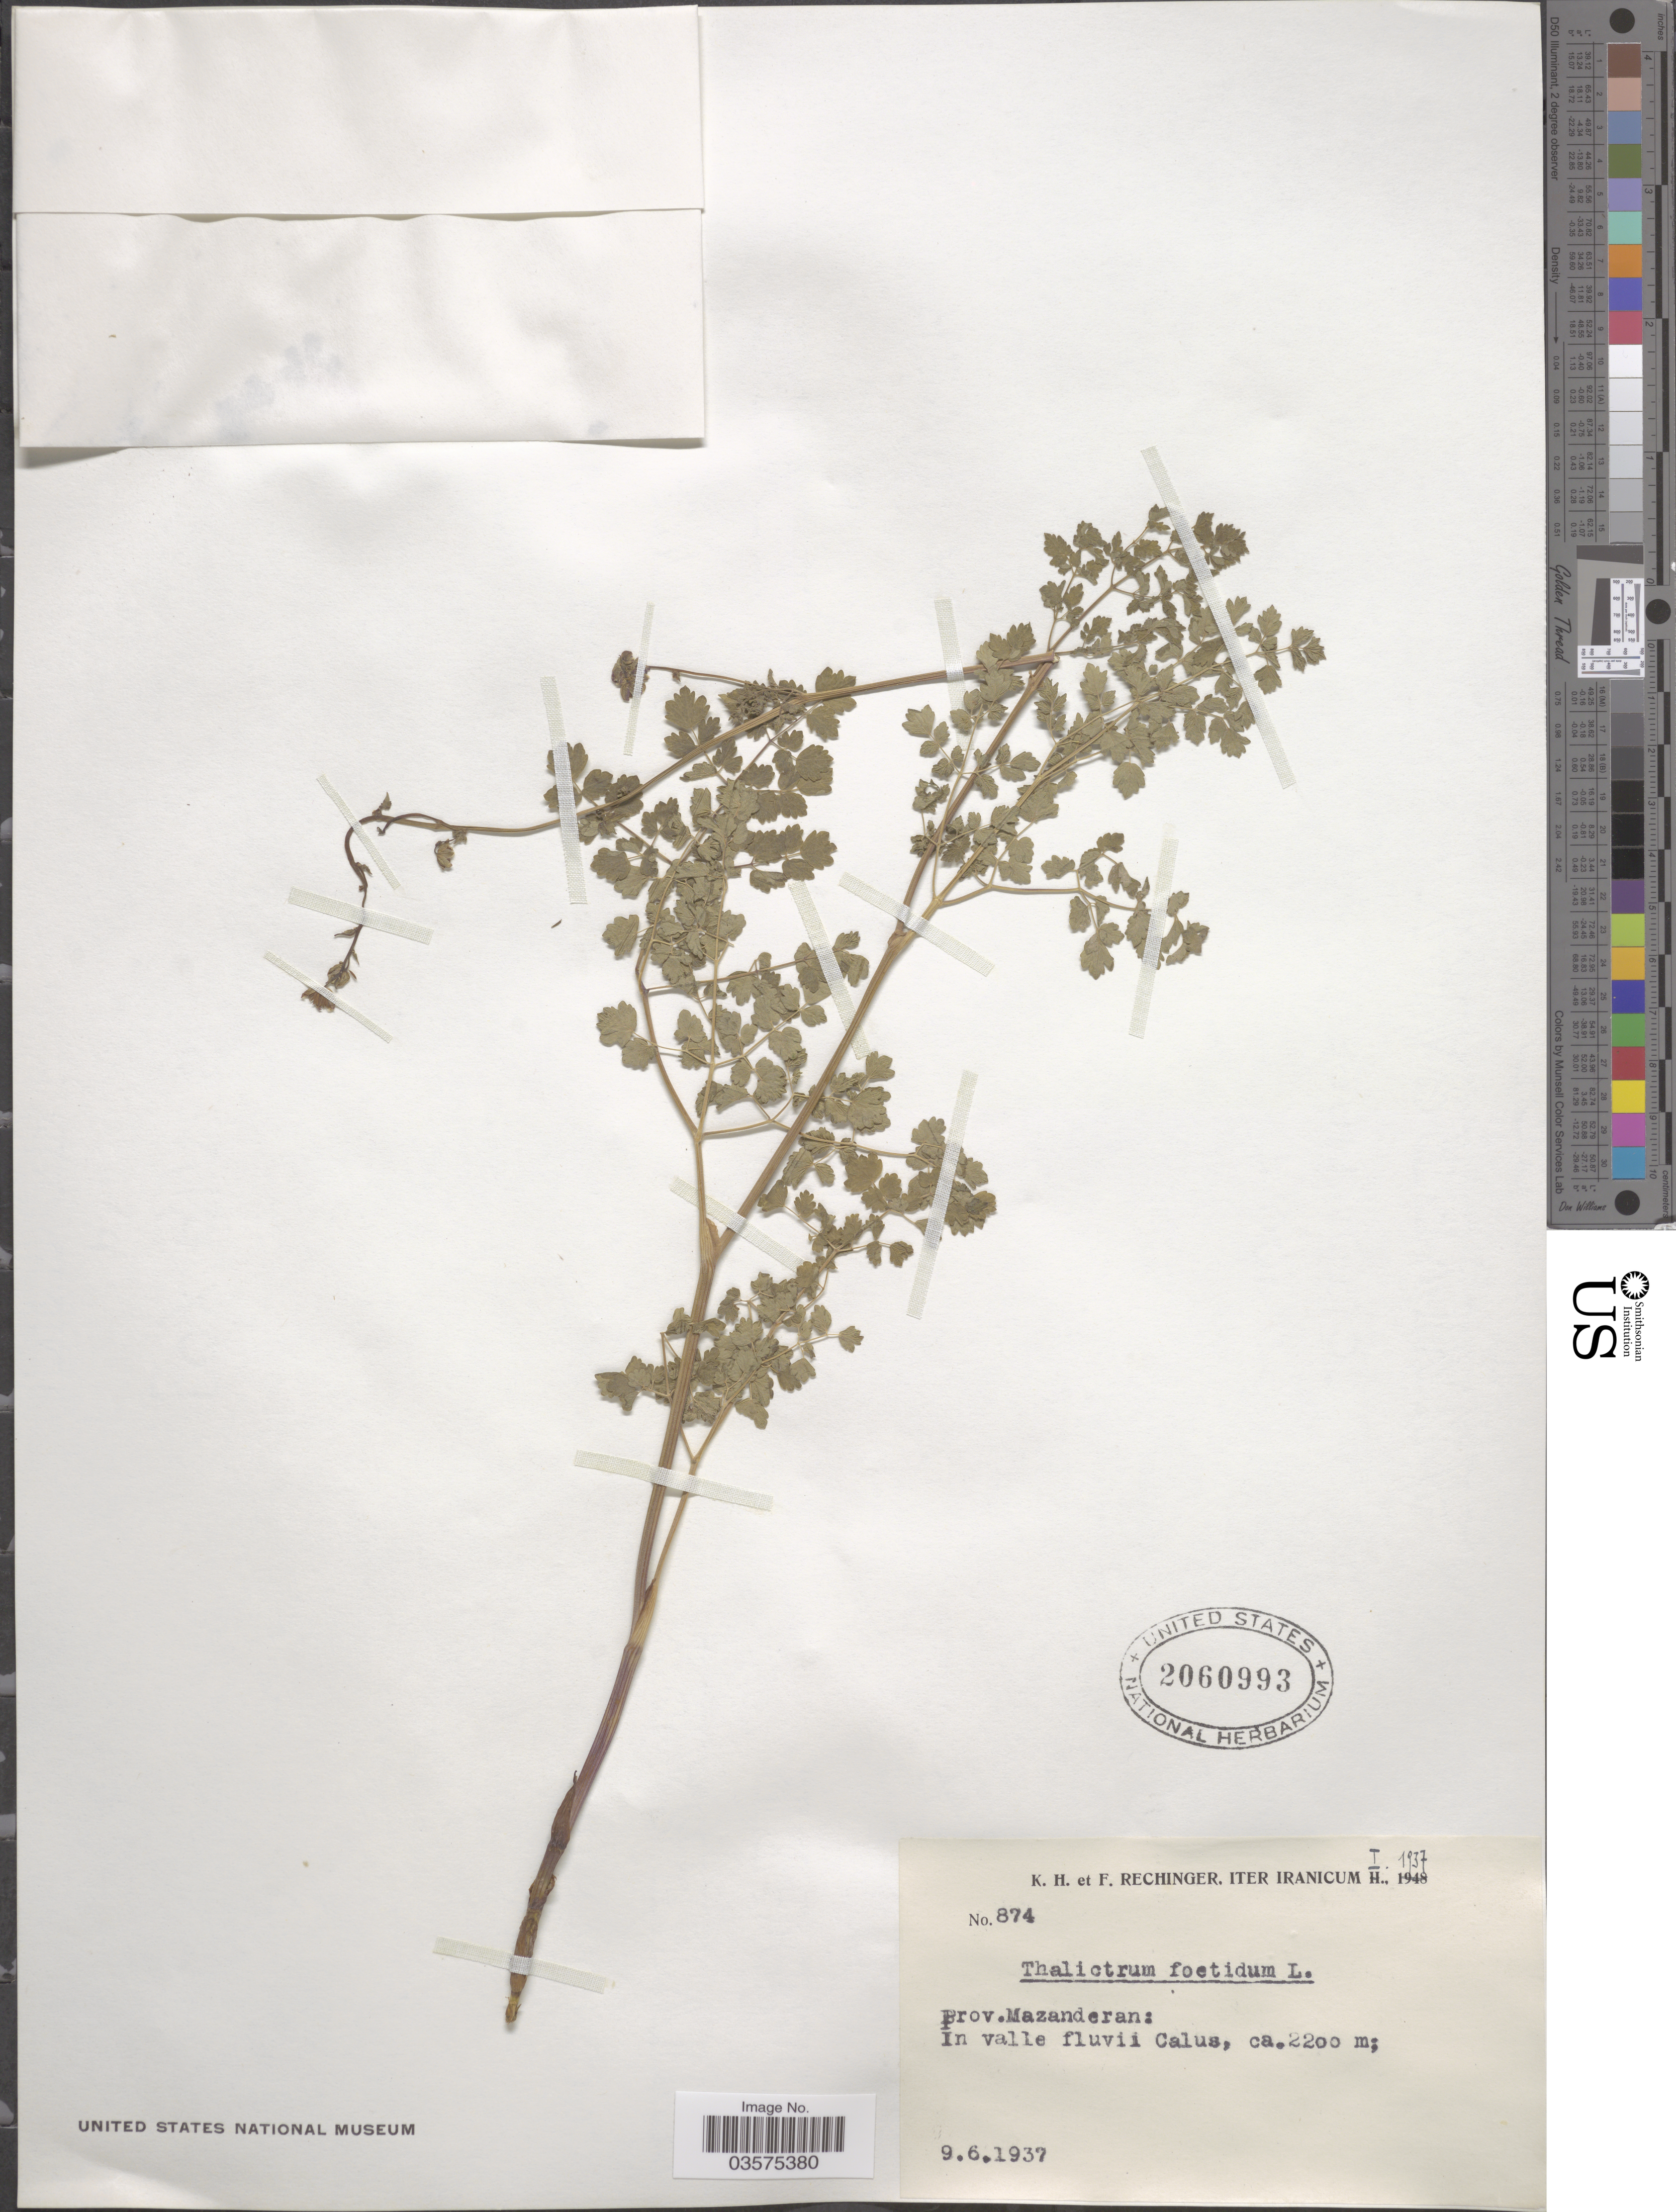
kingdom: Plantae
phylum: Tracheophyta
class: Magnoliopsida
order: Ranunculales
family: Ranunculaceae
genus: Thalictrum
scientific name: Thalictrum foetidum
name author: L.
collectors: K. H. Rechinger & F. Rechinger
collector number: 874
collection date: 1937-06-09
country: Iran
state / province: Mazandaran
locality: In valle fluvii Calus.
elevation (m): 2200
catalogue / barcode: US 2060993